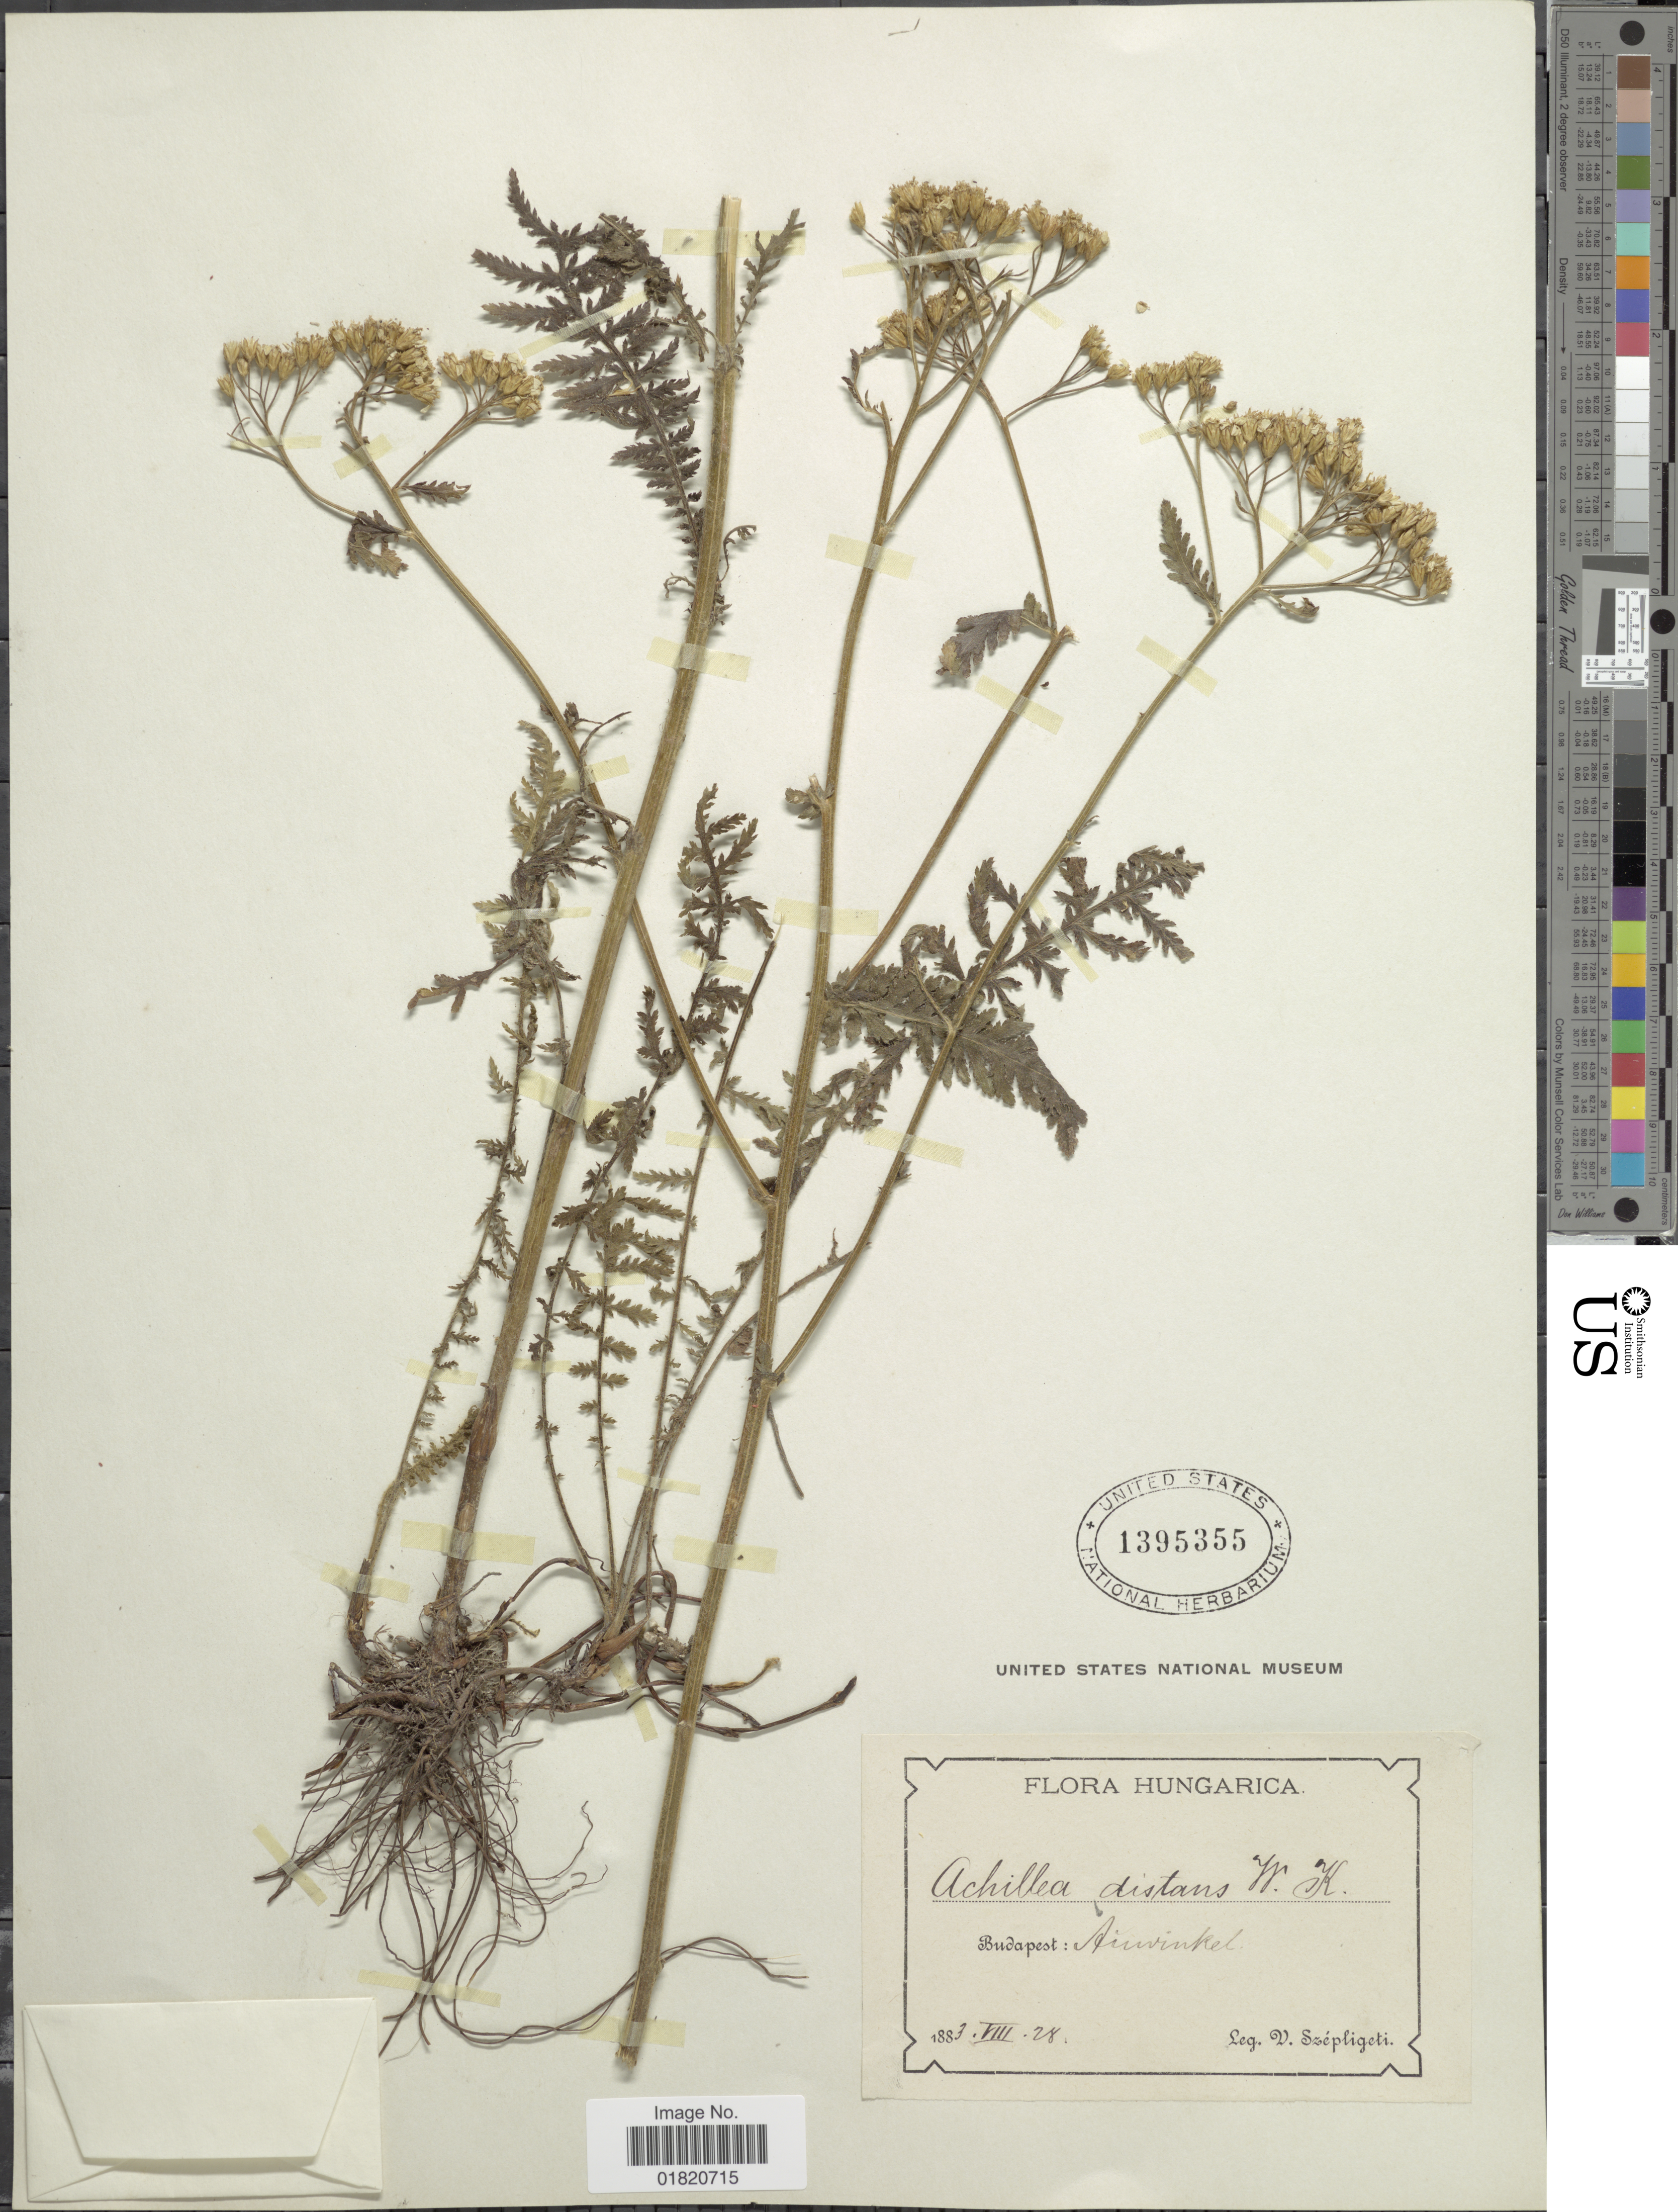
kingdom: Plantae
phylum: Tracheophyta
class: Magnoliopsida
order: Asterales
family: Asteraceae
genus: Achillea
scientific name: Achillea distans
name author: Waldst. & Kit. ex Willd.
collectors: W. Szépligeti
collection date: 1883-08-28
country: Hungary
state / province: Budapest, Capital District of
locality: Auwinkel [interpreted]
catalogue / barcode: US 1395355